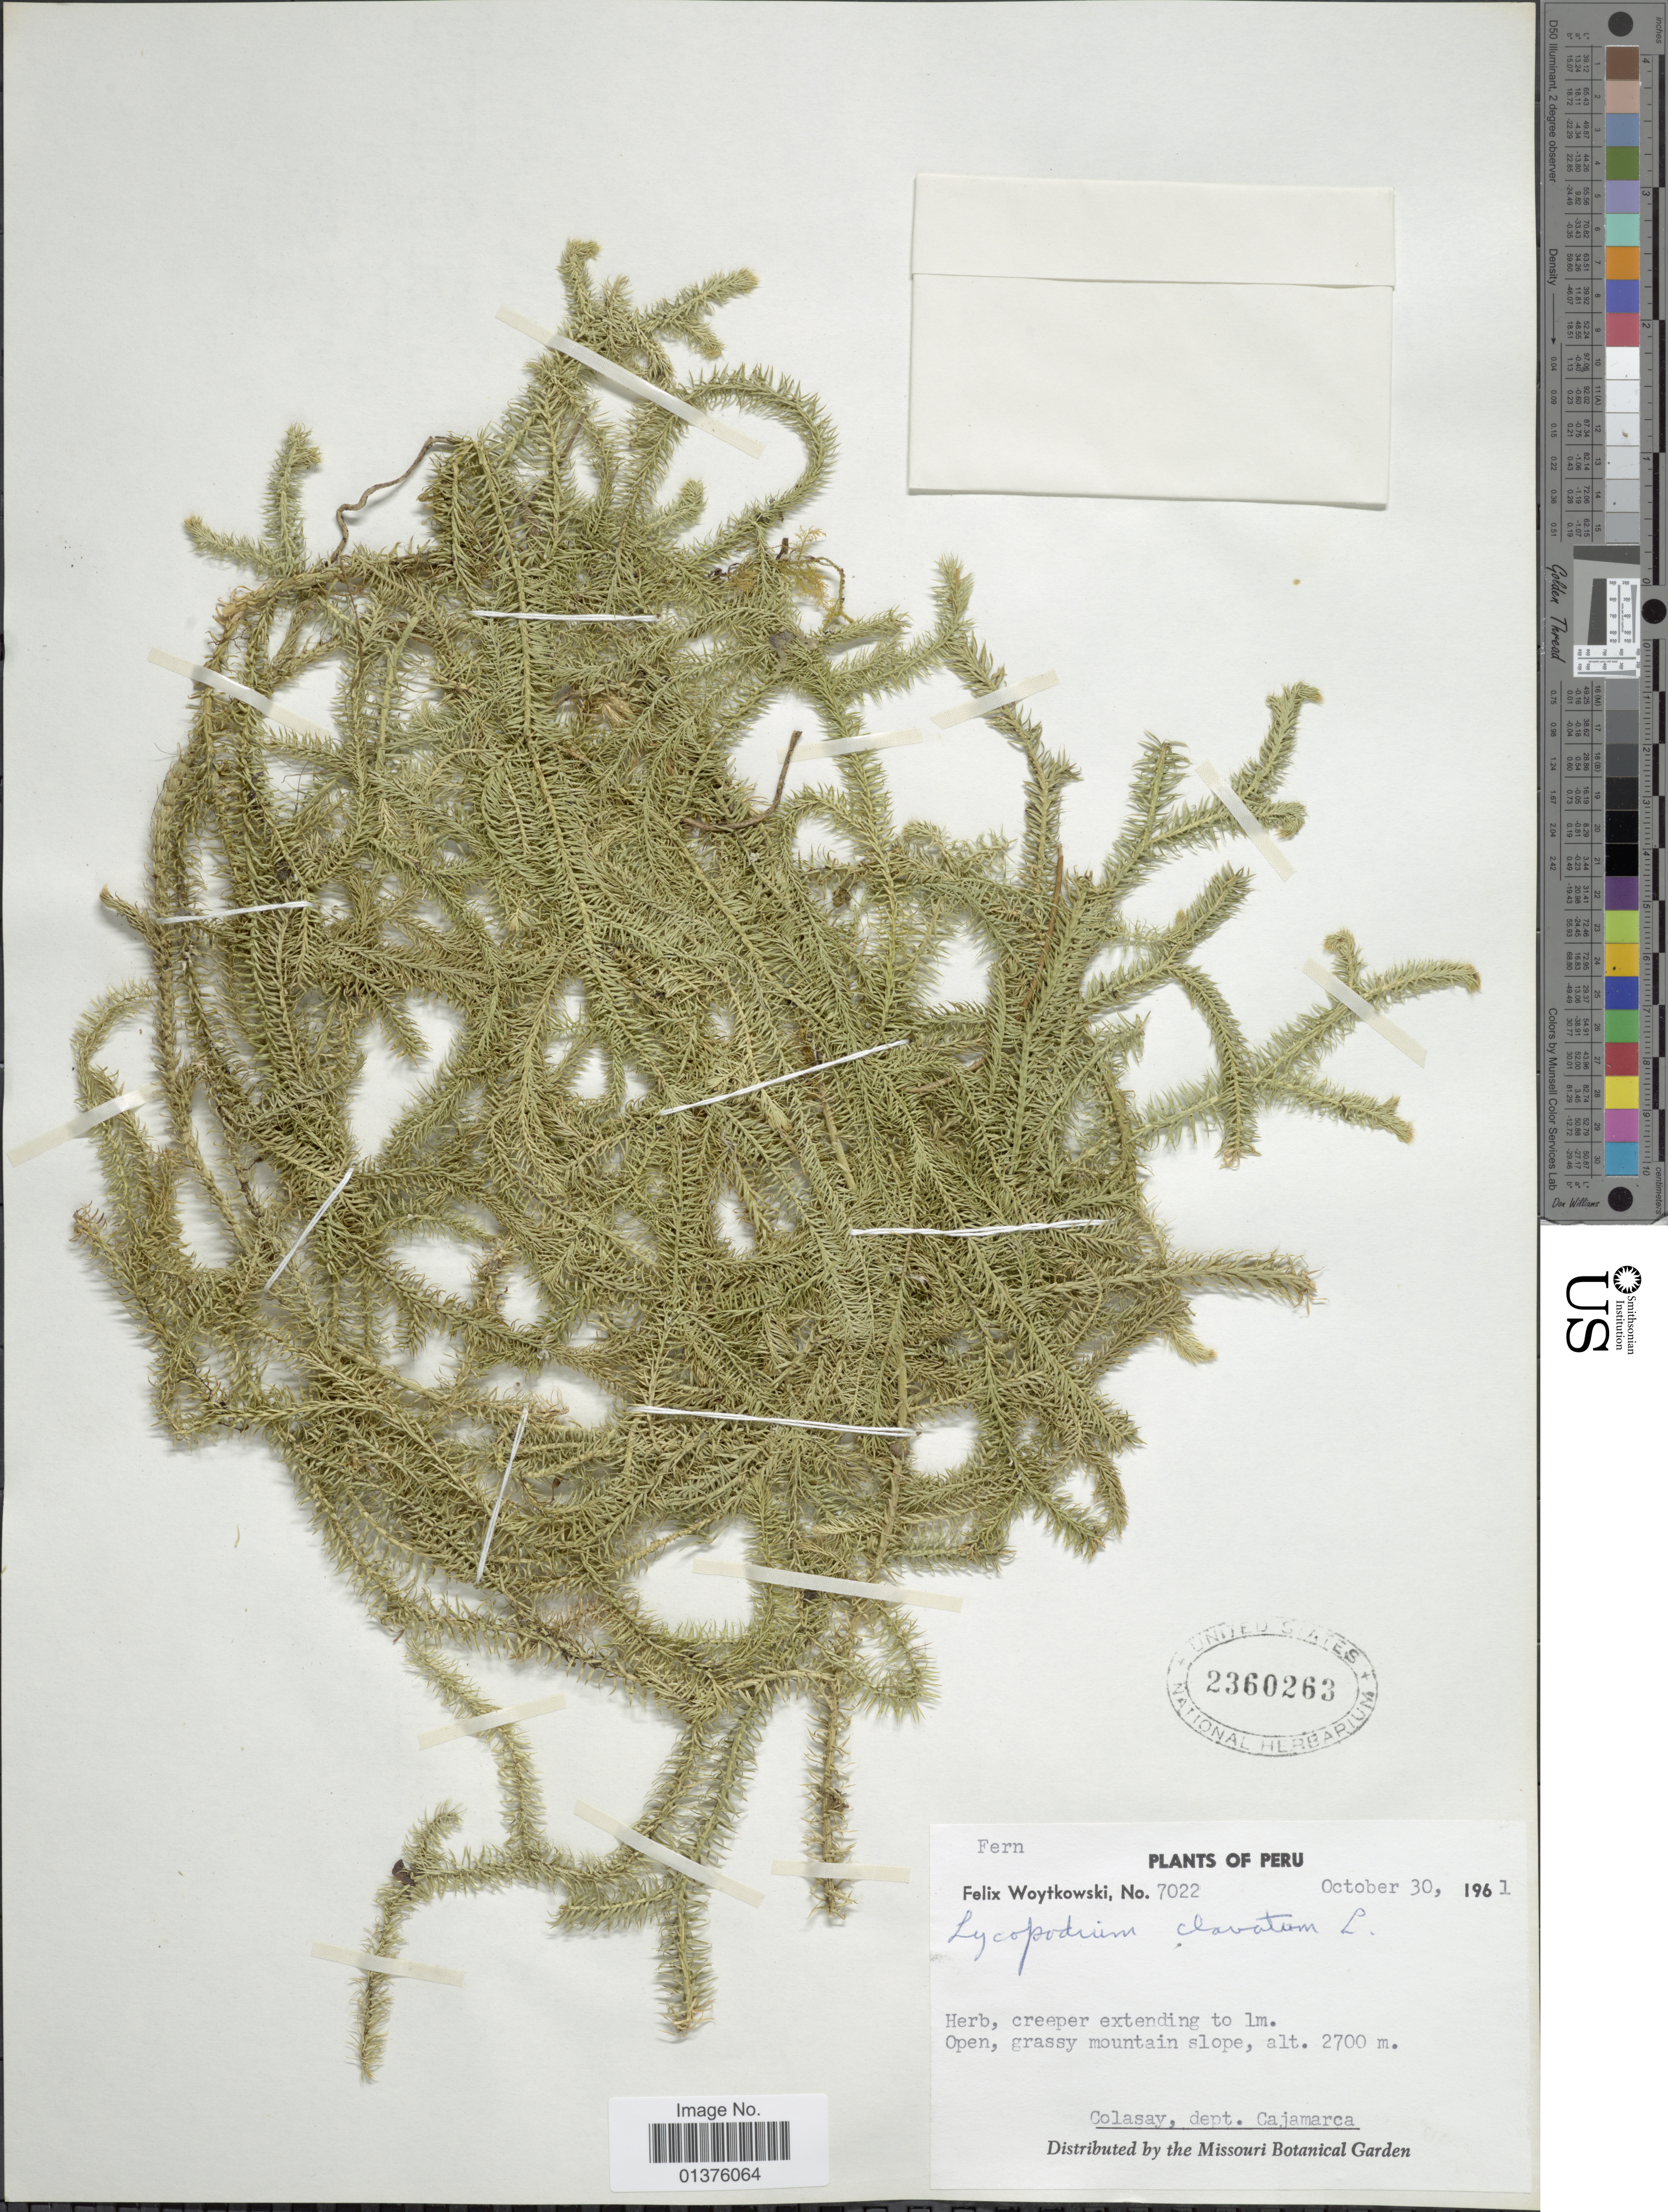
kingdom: Plantae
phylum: Tracheophyta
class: Lycopodiopsida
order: Lycopodiales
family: Lycopodiaceae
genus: Lycopodium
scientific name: Lycopodium clavatum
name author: L.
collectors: F. Woytkowski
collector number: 7022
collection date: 1961-10-30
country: Peru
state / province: Cajamarca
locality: Colasay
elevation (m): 2700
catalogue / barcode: US 2360263